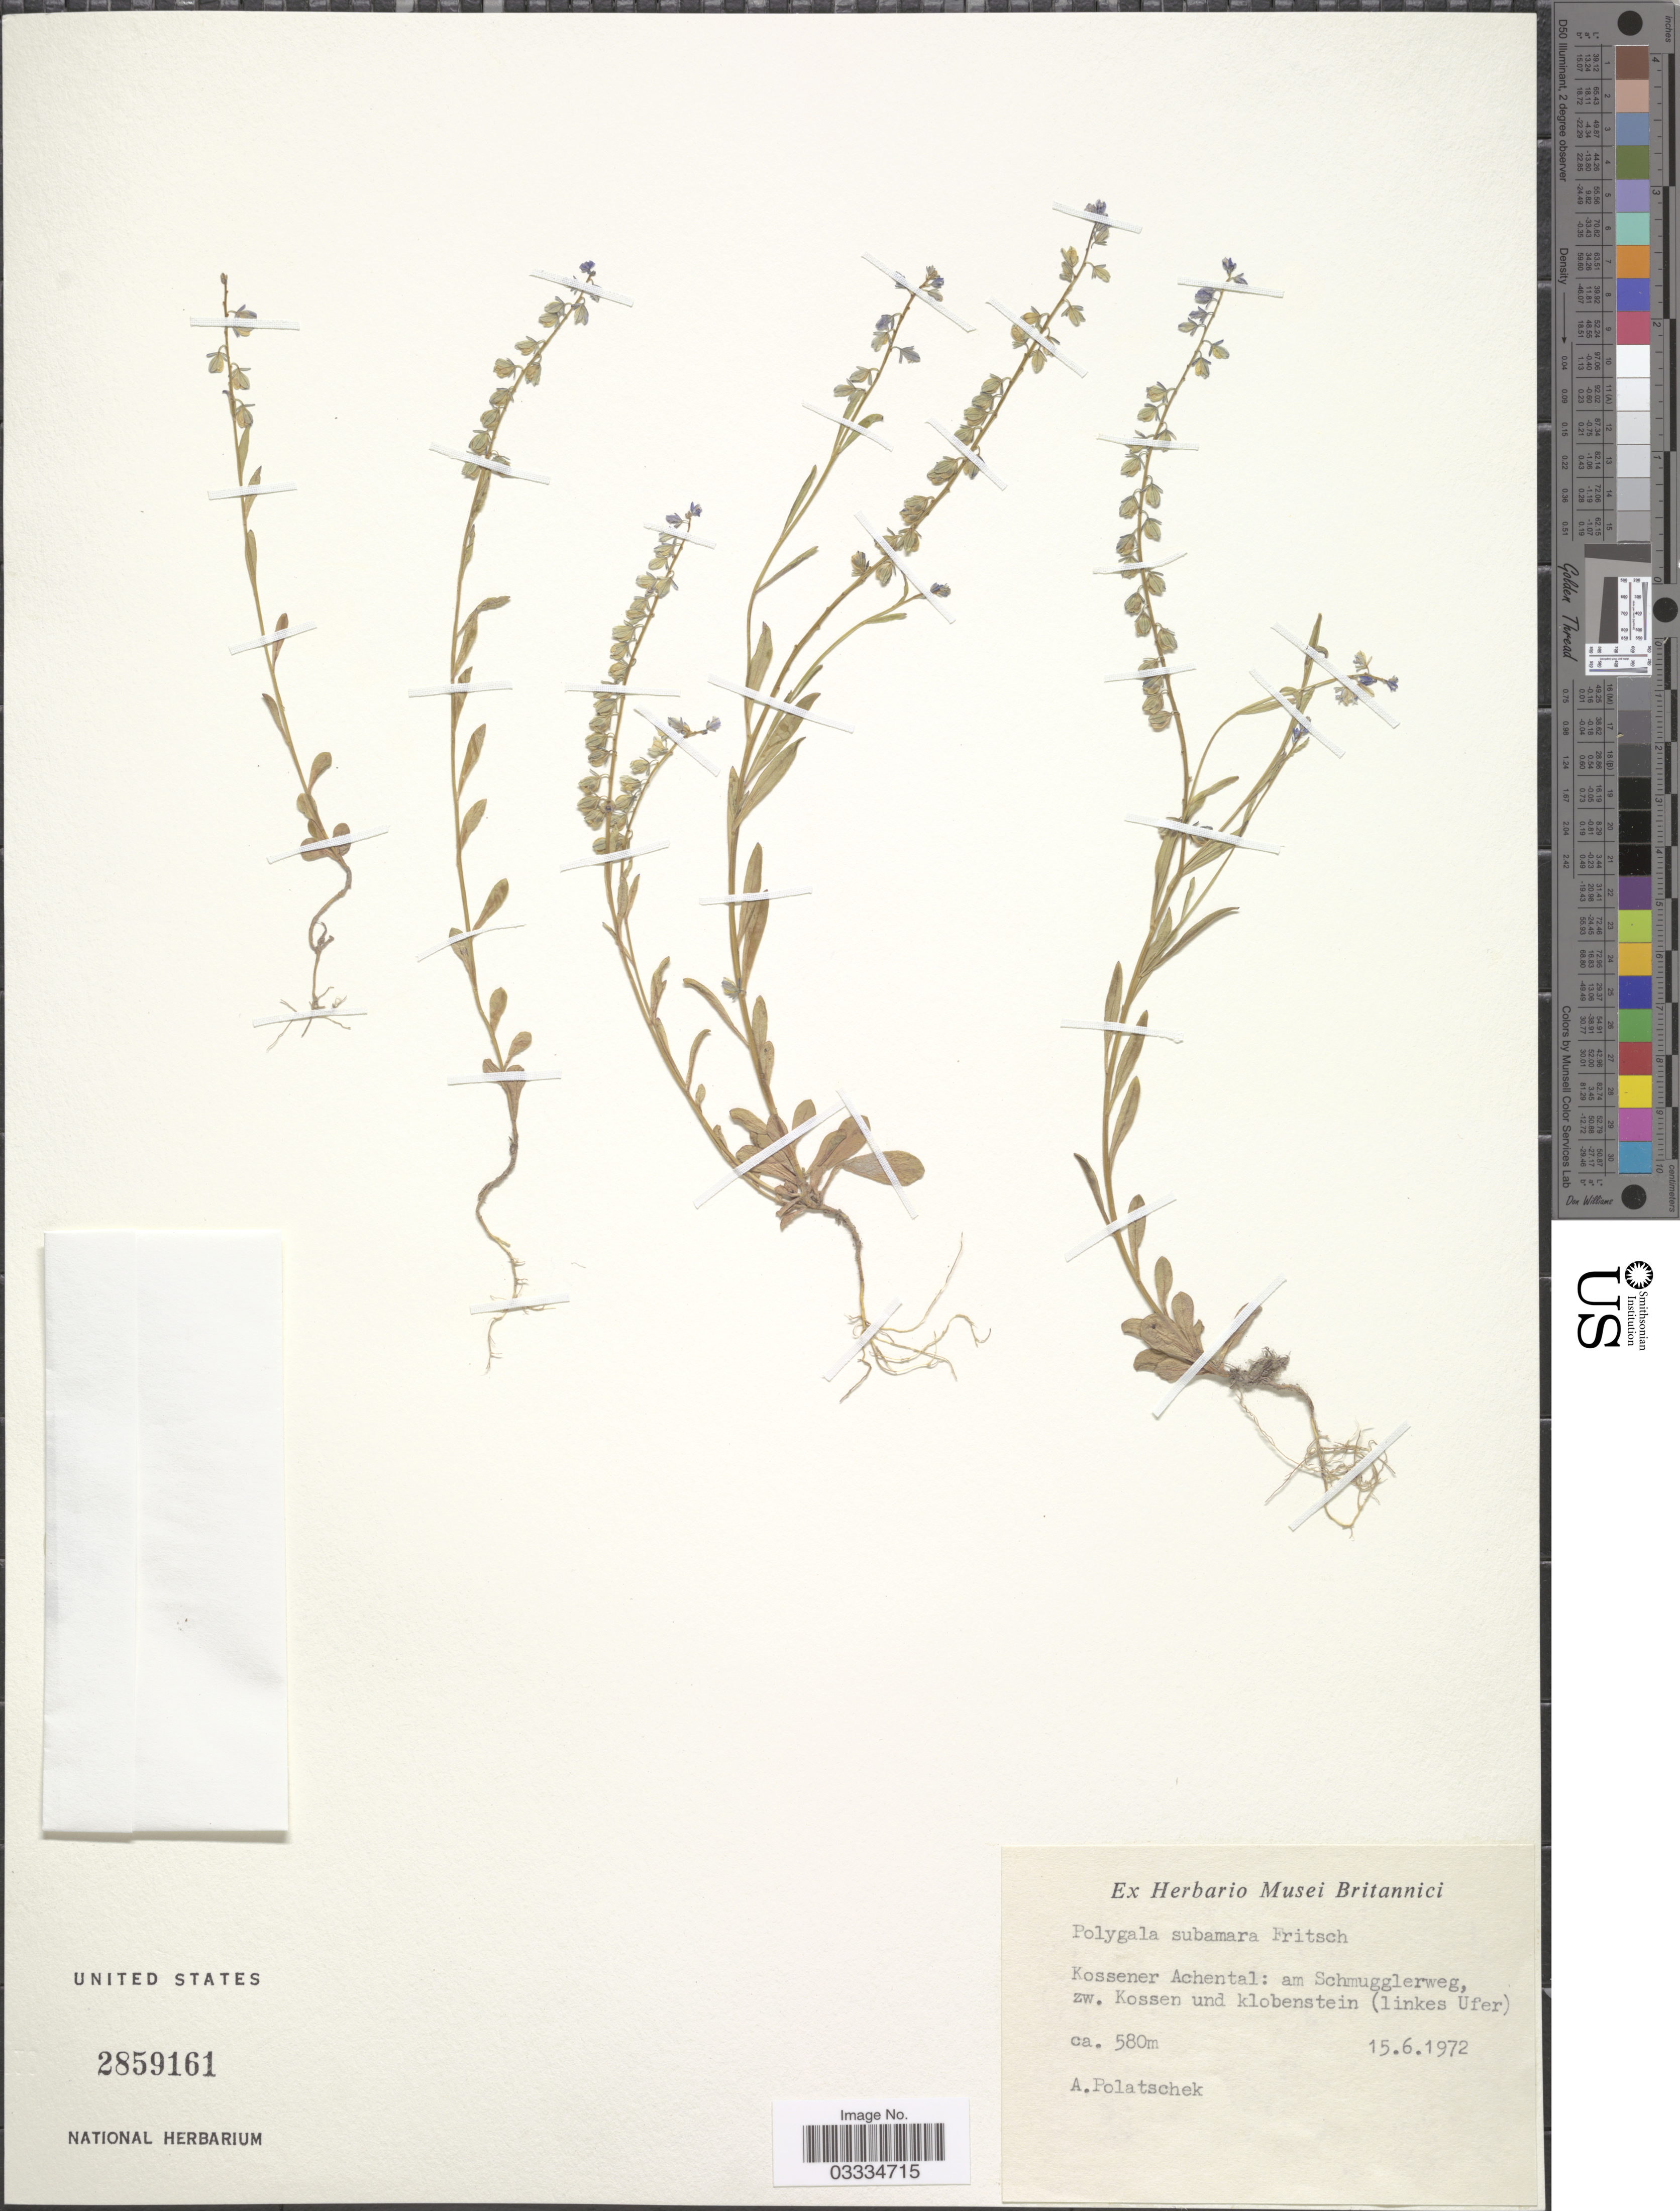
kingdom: Plantae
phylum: Tracheophyta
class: Magnoliopsida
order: Fabales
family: Polygalaceae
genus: Polygala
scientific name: Polygala subamara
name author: Fritsch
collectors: A. Polatschek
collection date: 1972-06-15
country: Austria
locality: Kossener Achental: am Schmugglerweg zw. Kossen und klobenstein (linkes Ufer).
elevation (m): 580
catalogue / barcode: US 2859161